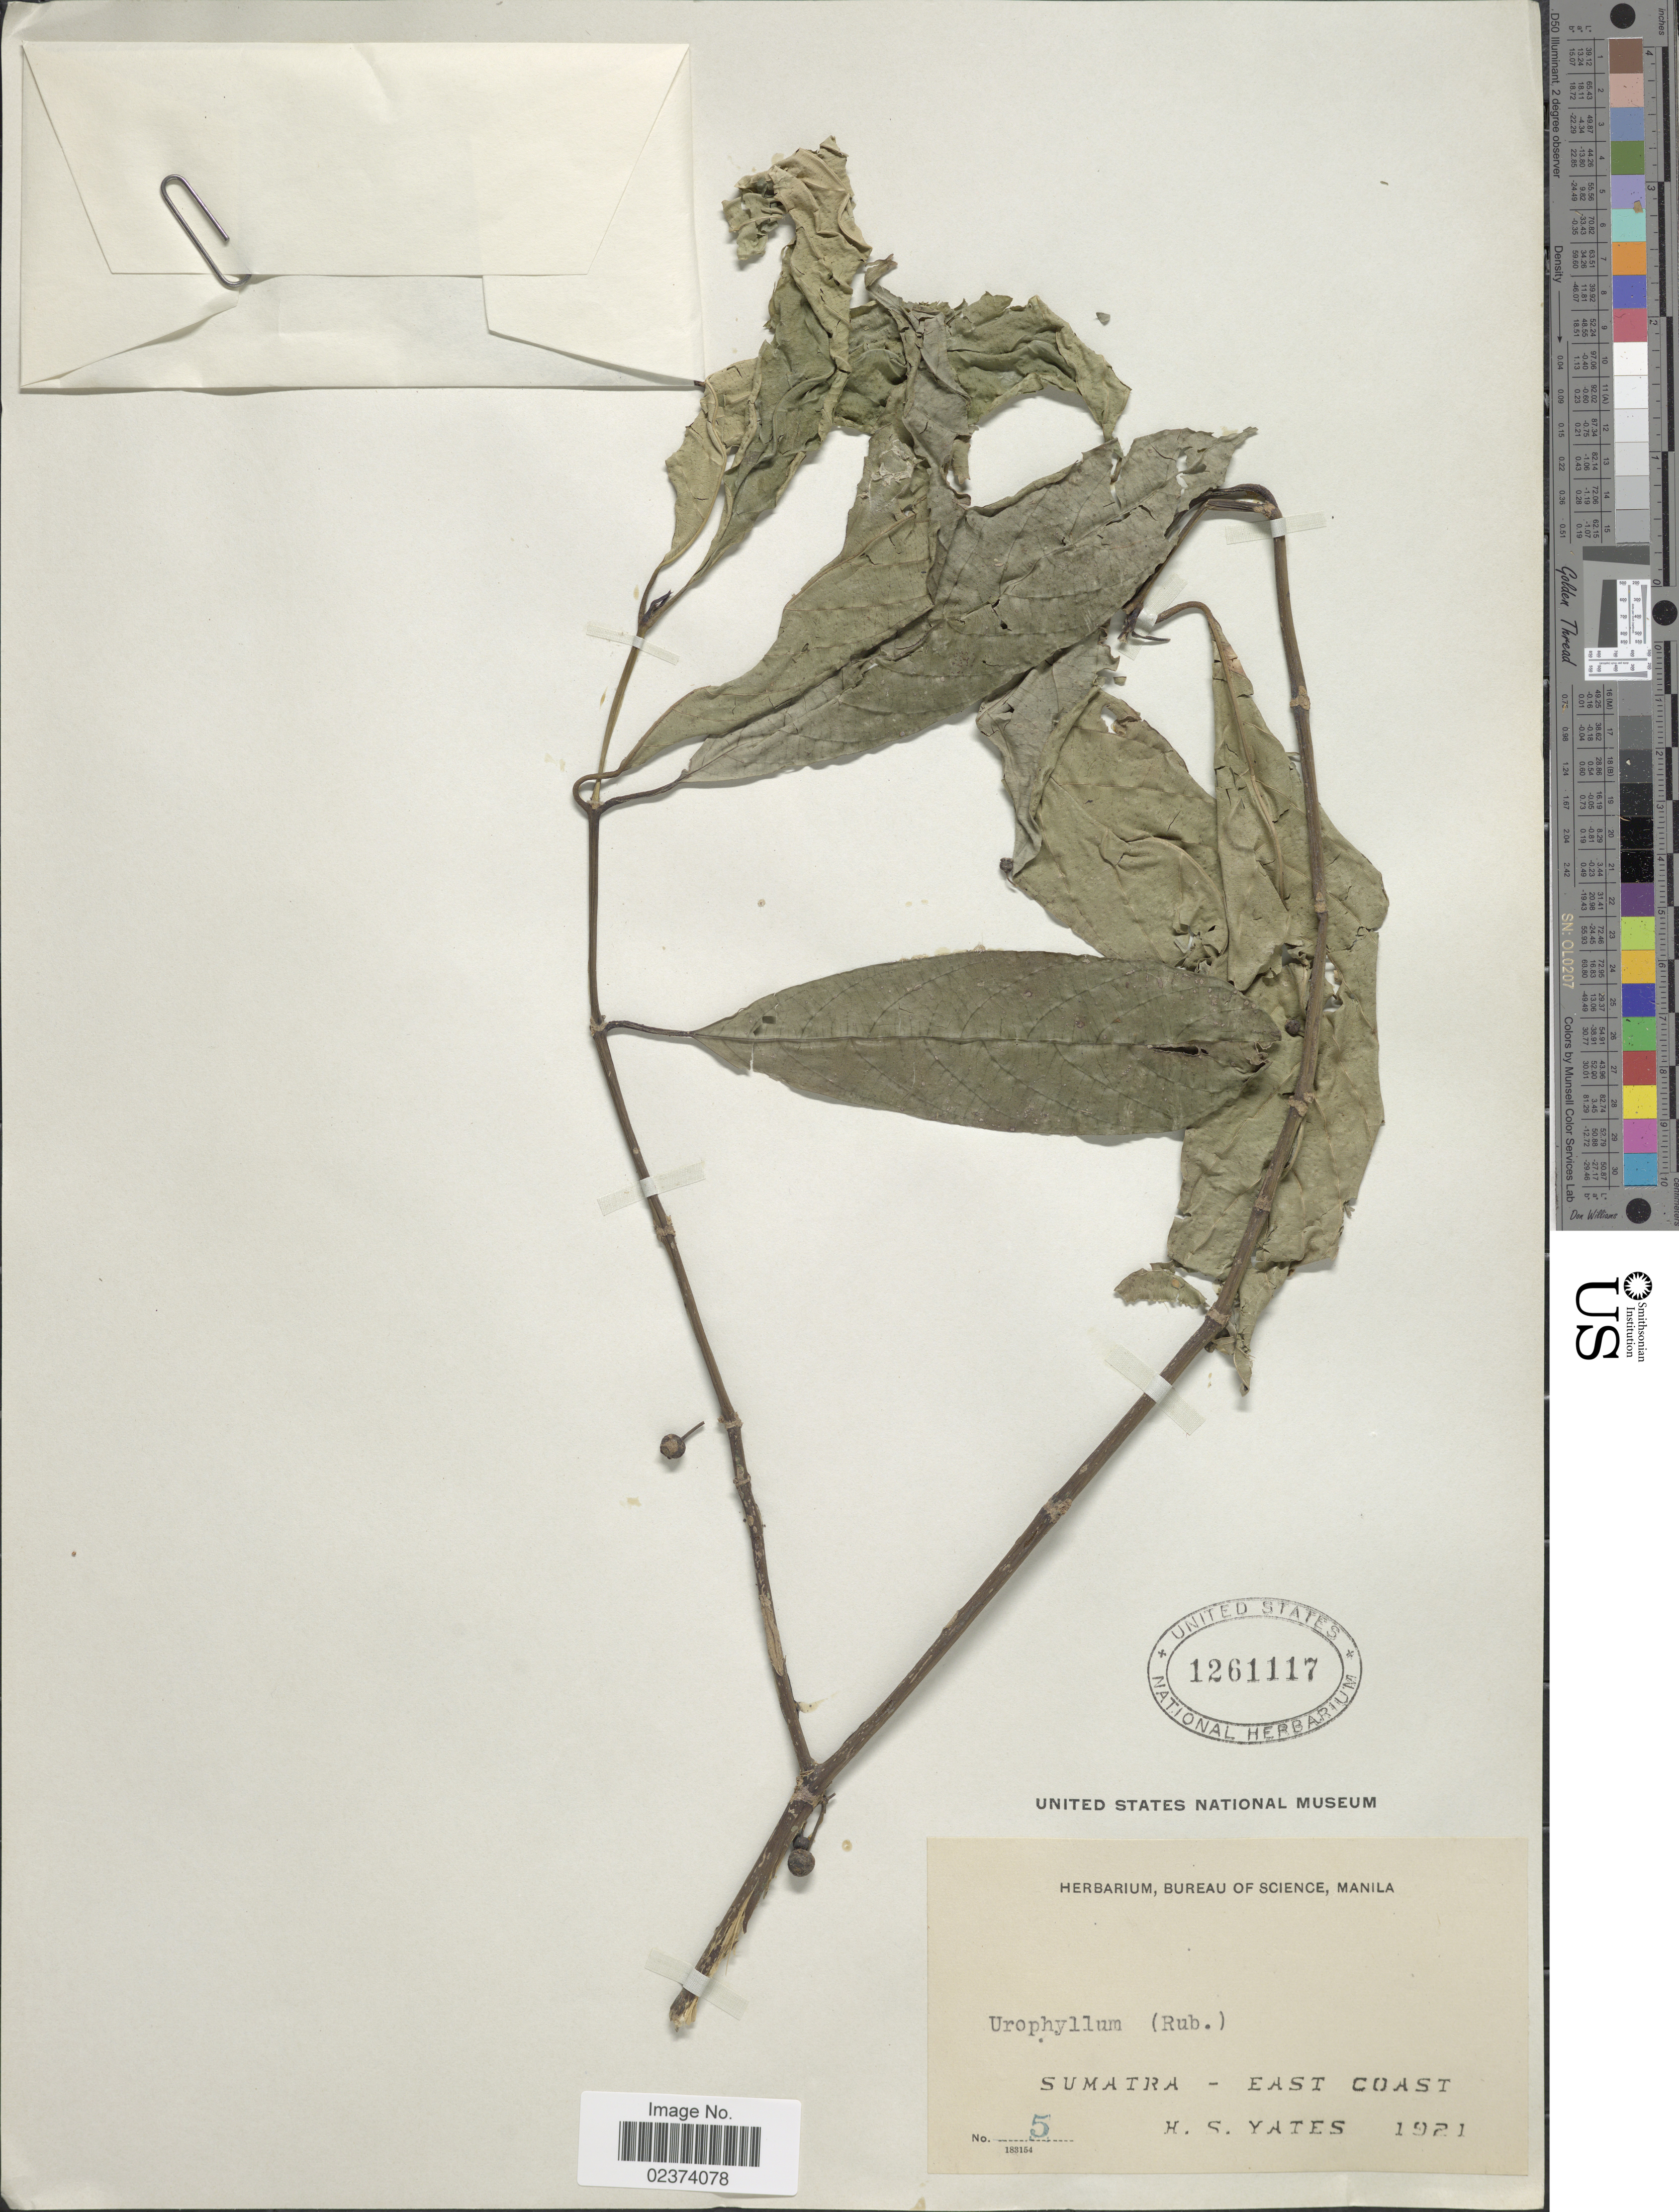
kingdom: Plantae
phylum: Tracheophyta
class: Magnoliopsida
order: Gentianales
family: Rubiaceae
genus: Urophyllum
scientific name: Urophyllum sp.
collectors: H. S. Yates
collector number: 5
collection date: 1921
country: Indonesia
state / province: Sumatra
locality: East Coast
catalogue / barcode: US 1261117